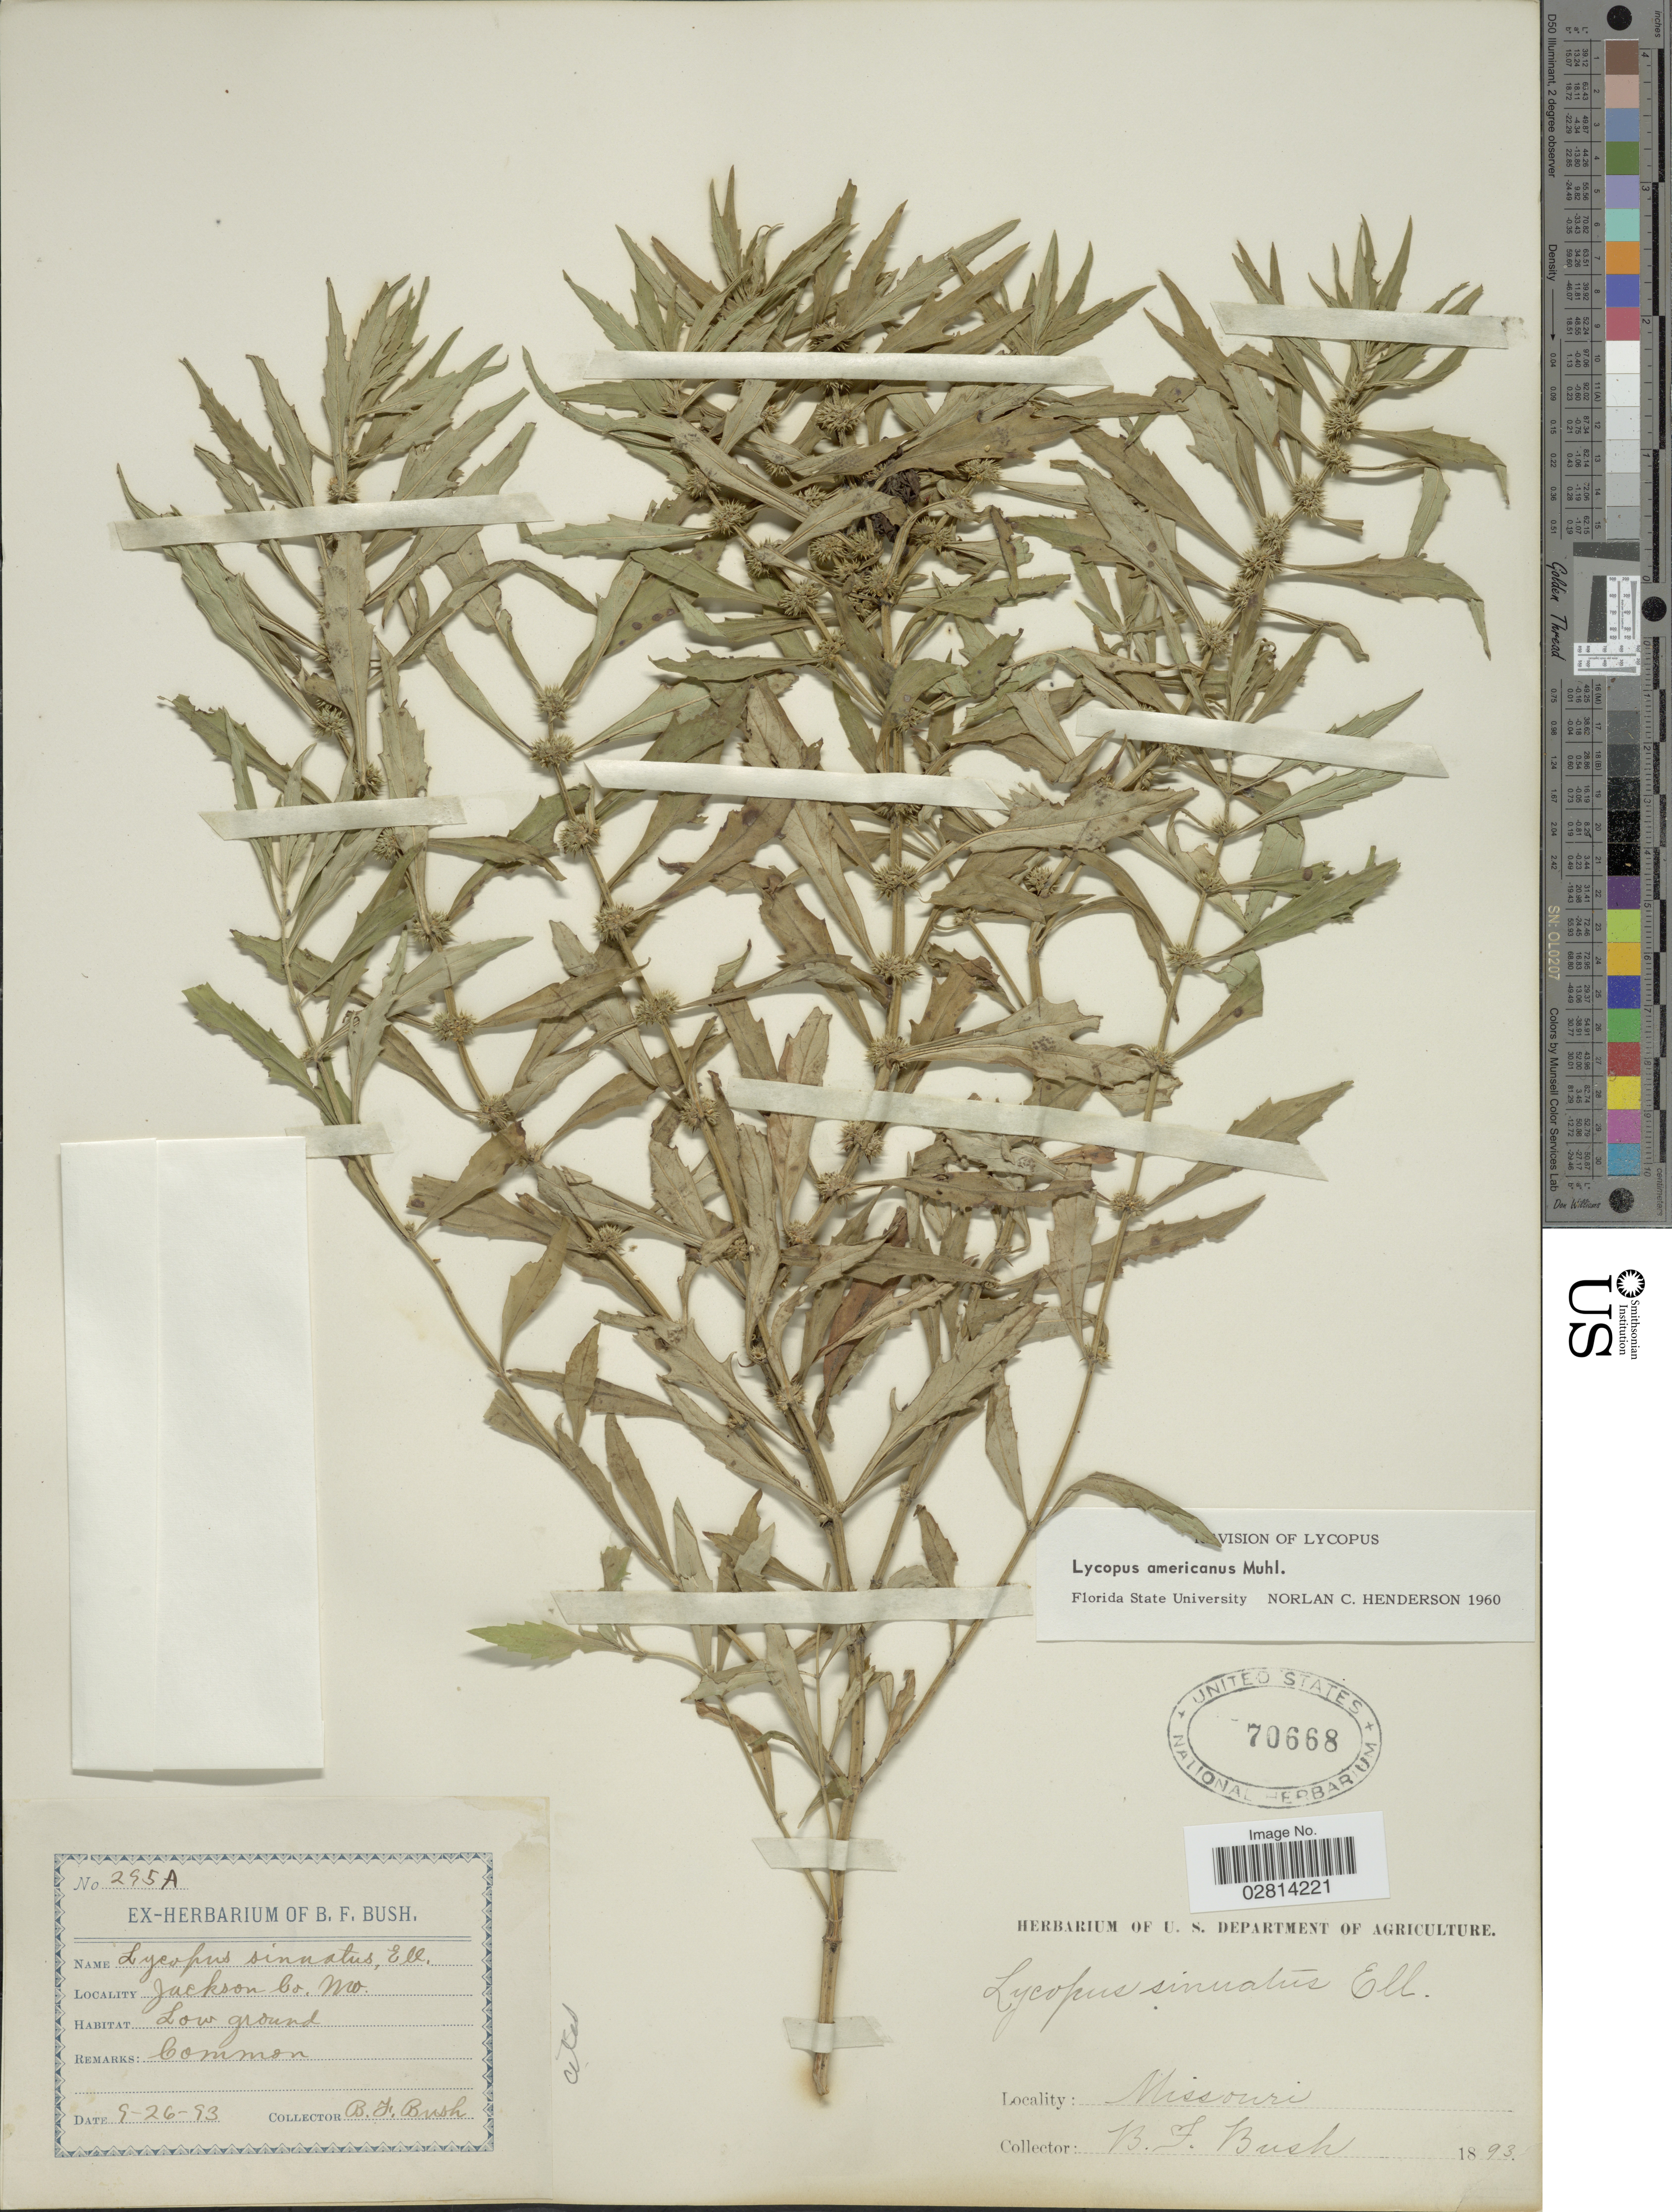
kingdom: Plantae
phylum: Tracheophyta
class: Magnoliopsida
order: Lamiales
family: Lamiaceae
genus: Lycopus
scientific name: Lycopus americanus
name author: Muhl. ex W.P.C. Barton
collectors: B. F. Bush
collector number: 295 A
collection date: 1893-09-26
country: United States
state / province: Missouri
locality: Jackson Co., Mo.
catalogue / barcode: US 70668